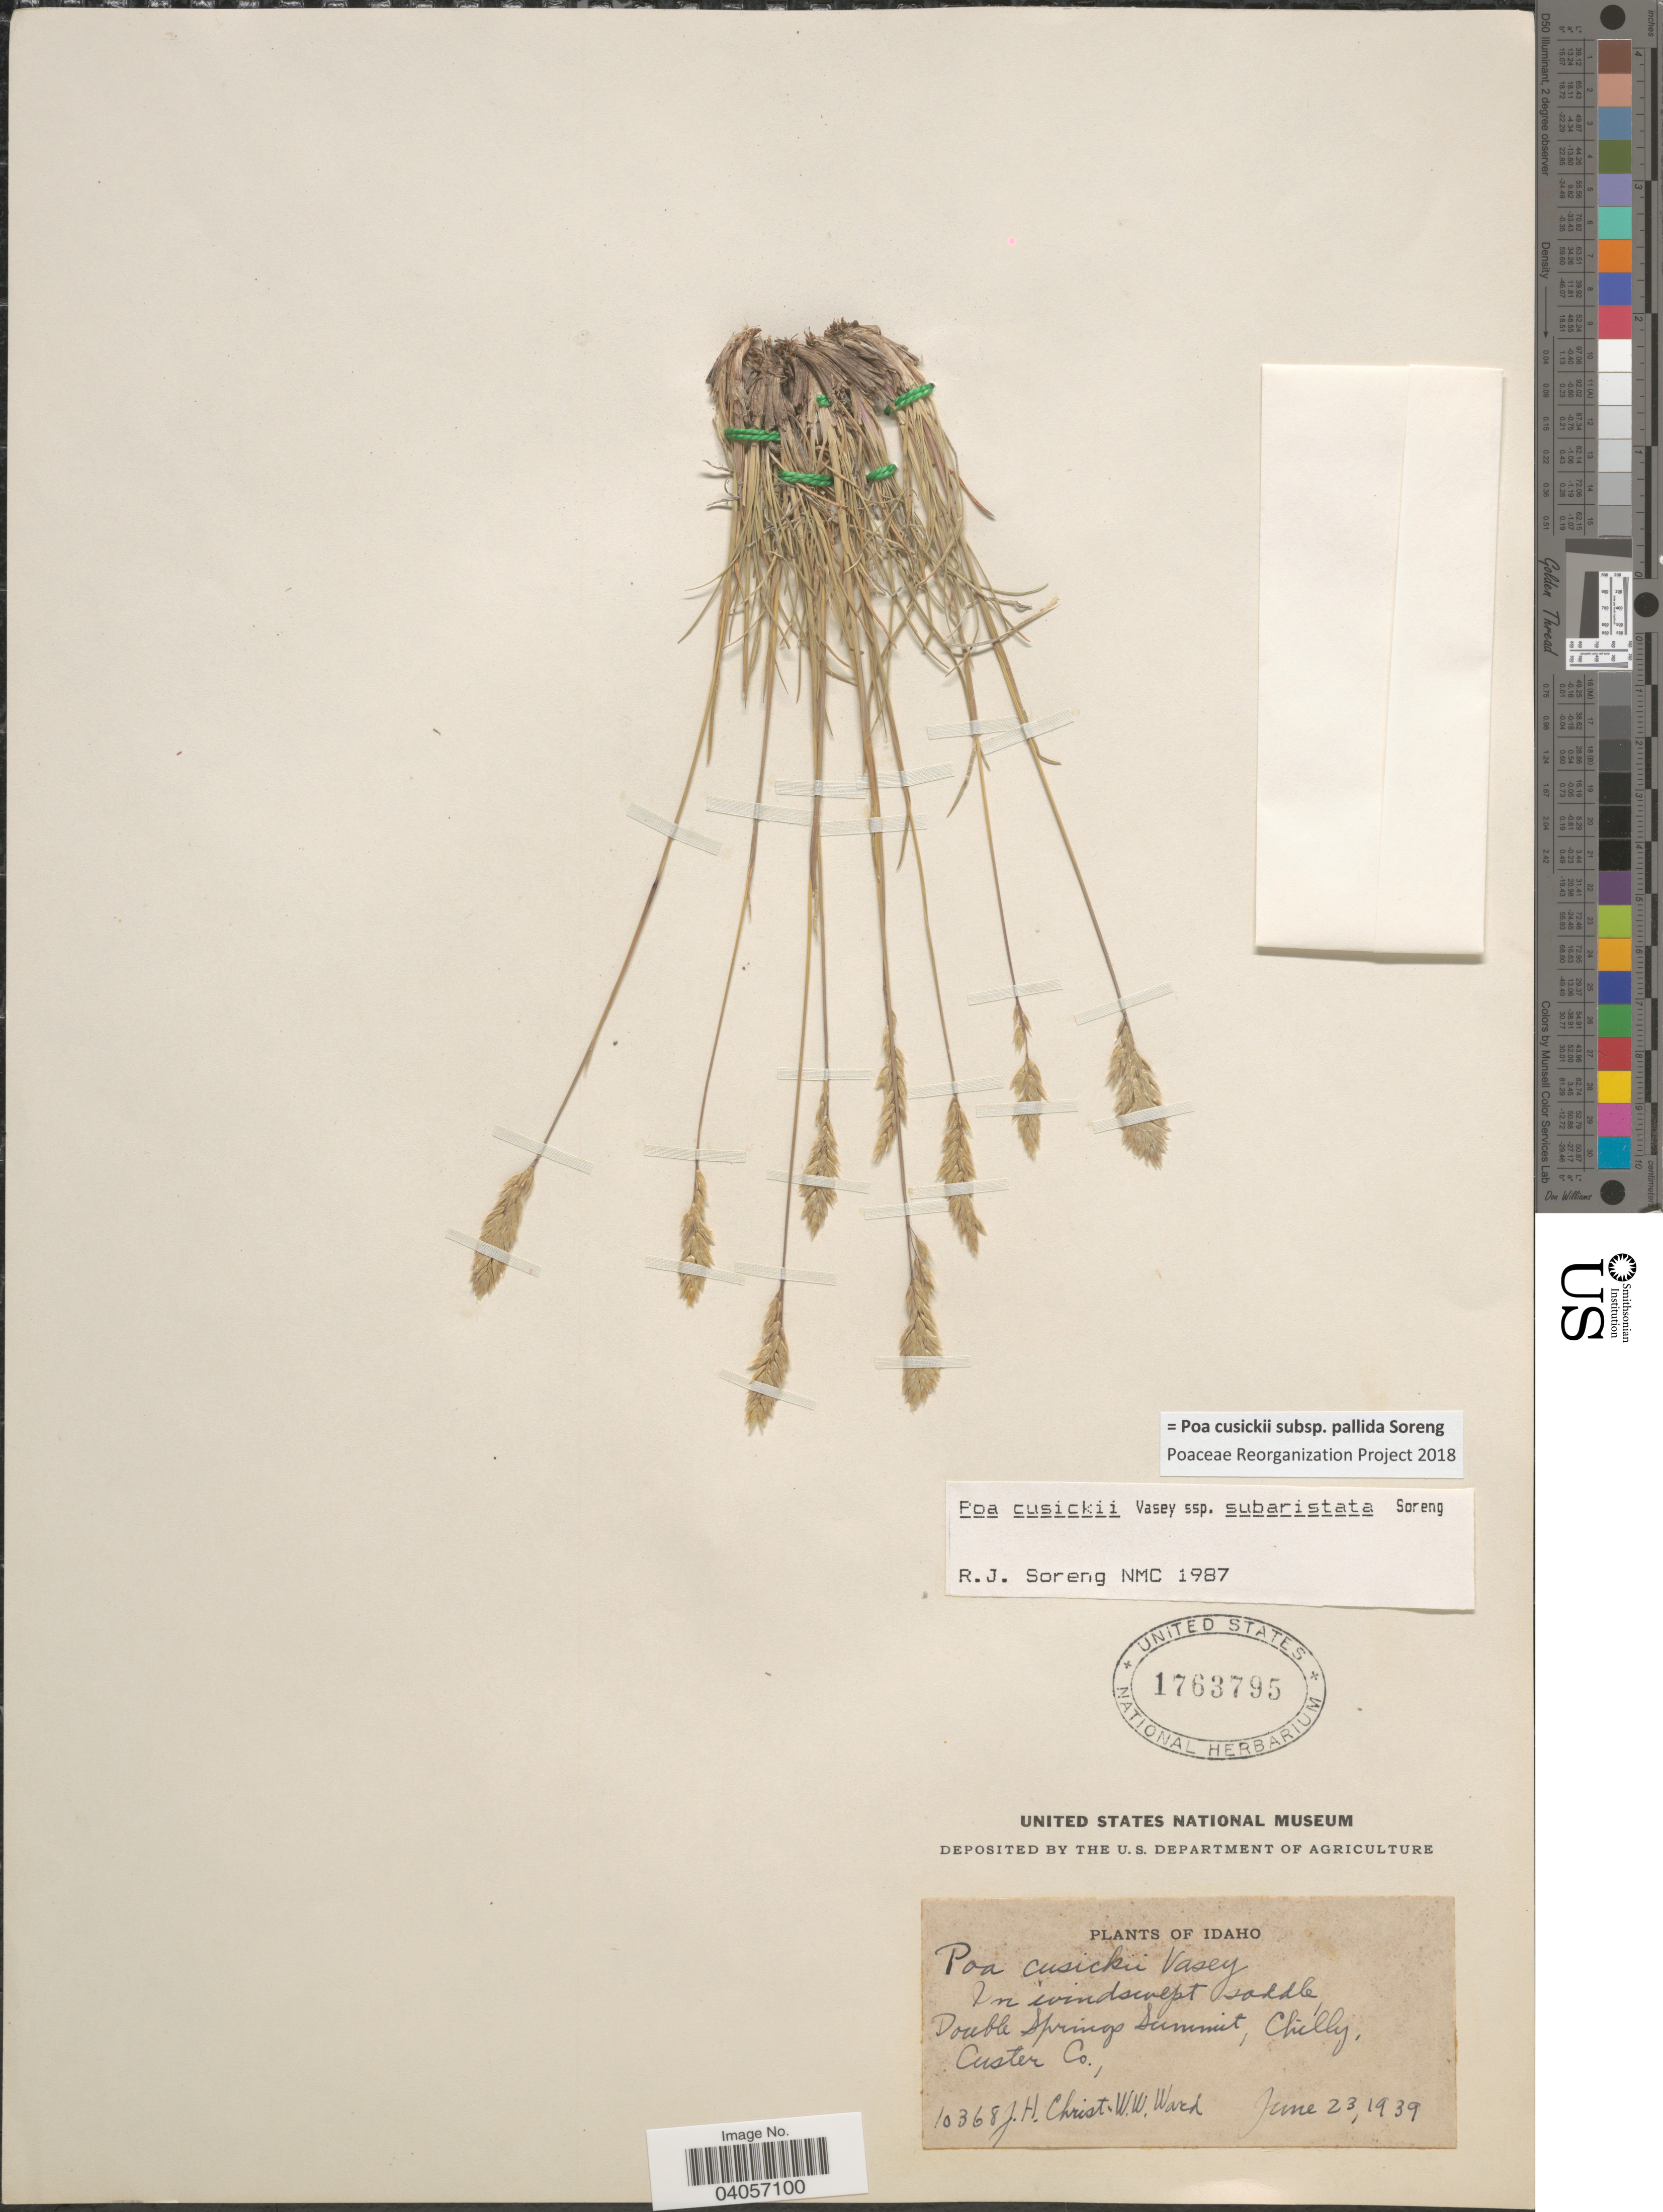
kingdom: Plantae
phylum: Tracheophyta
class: Liliopsida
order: Poales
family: Poaceae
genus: Poa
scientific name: Poa cusickii subsp. pallida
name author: Soreng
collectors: J. H. Christ & W. Ward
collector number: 10368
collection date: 1939-06-23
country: United States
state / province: Idaho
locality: In windswept saddle. Double Springs Summit, Chilly. Custer Co.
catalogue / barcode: US 1763795